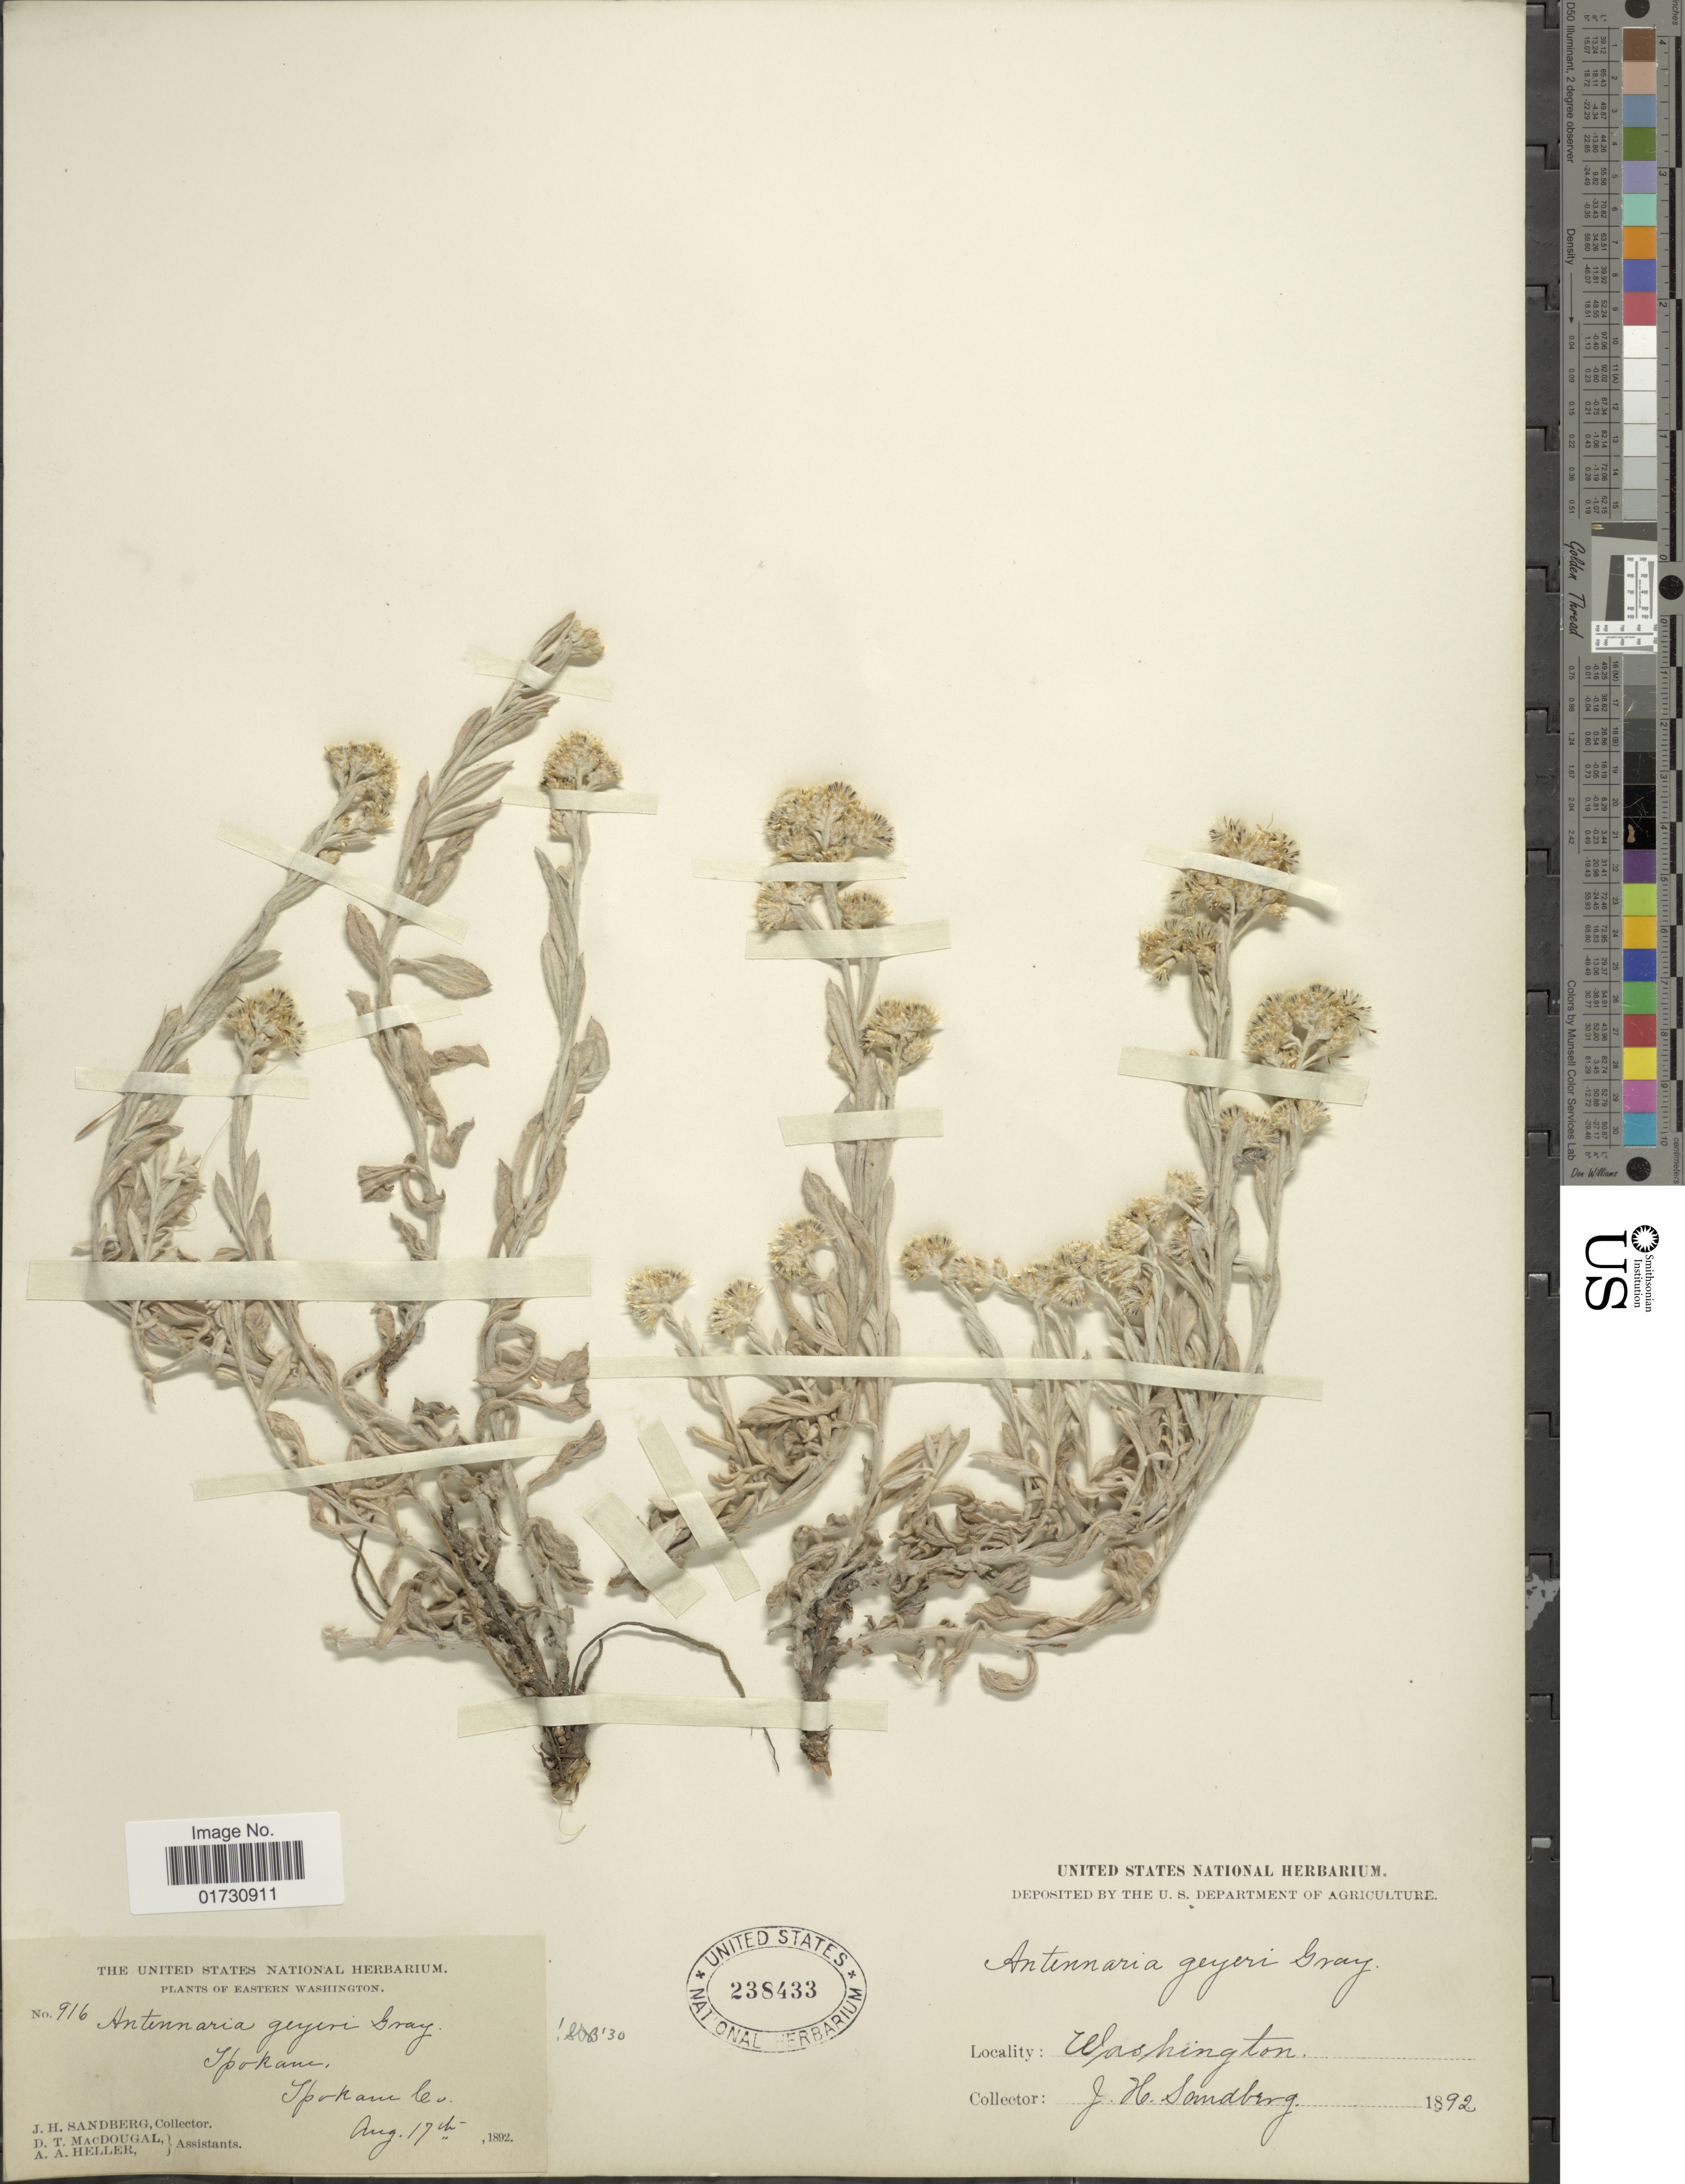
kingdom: Plantae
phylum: Tracheophyta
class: Magnoliopsida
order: Asterales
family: Asteraceae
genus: Antennaria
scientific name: Antennaria geyeri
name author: A. Gray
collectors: J. H. Sandberg, D. T. MacDougal & A. A. Heller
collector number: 916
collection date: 1892-08-17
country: United States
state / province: Washington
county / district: Spokane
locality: Eastern Washington, Spokane, Spokane Co.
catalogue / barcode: US 238433